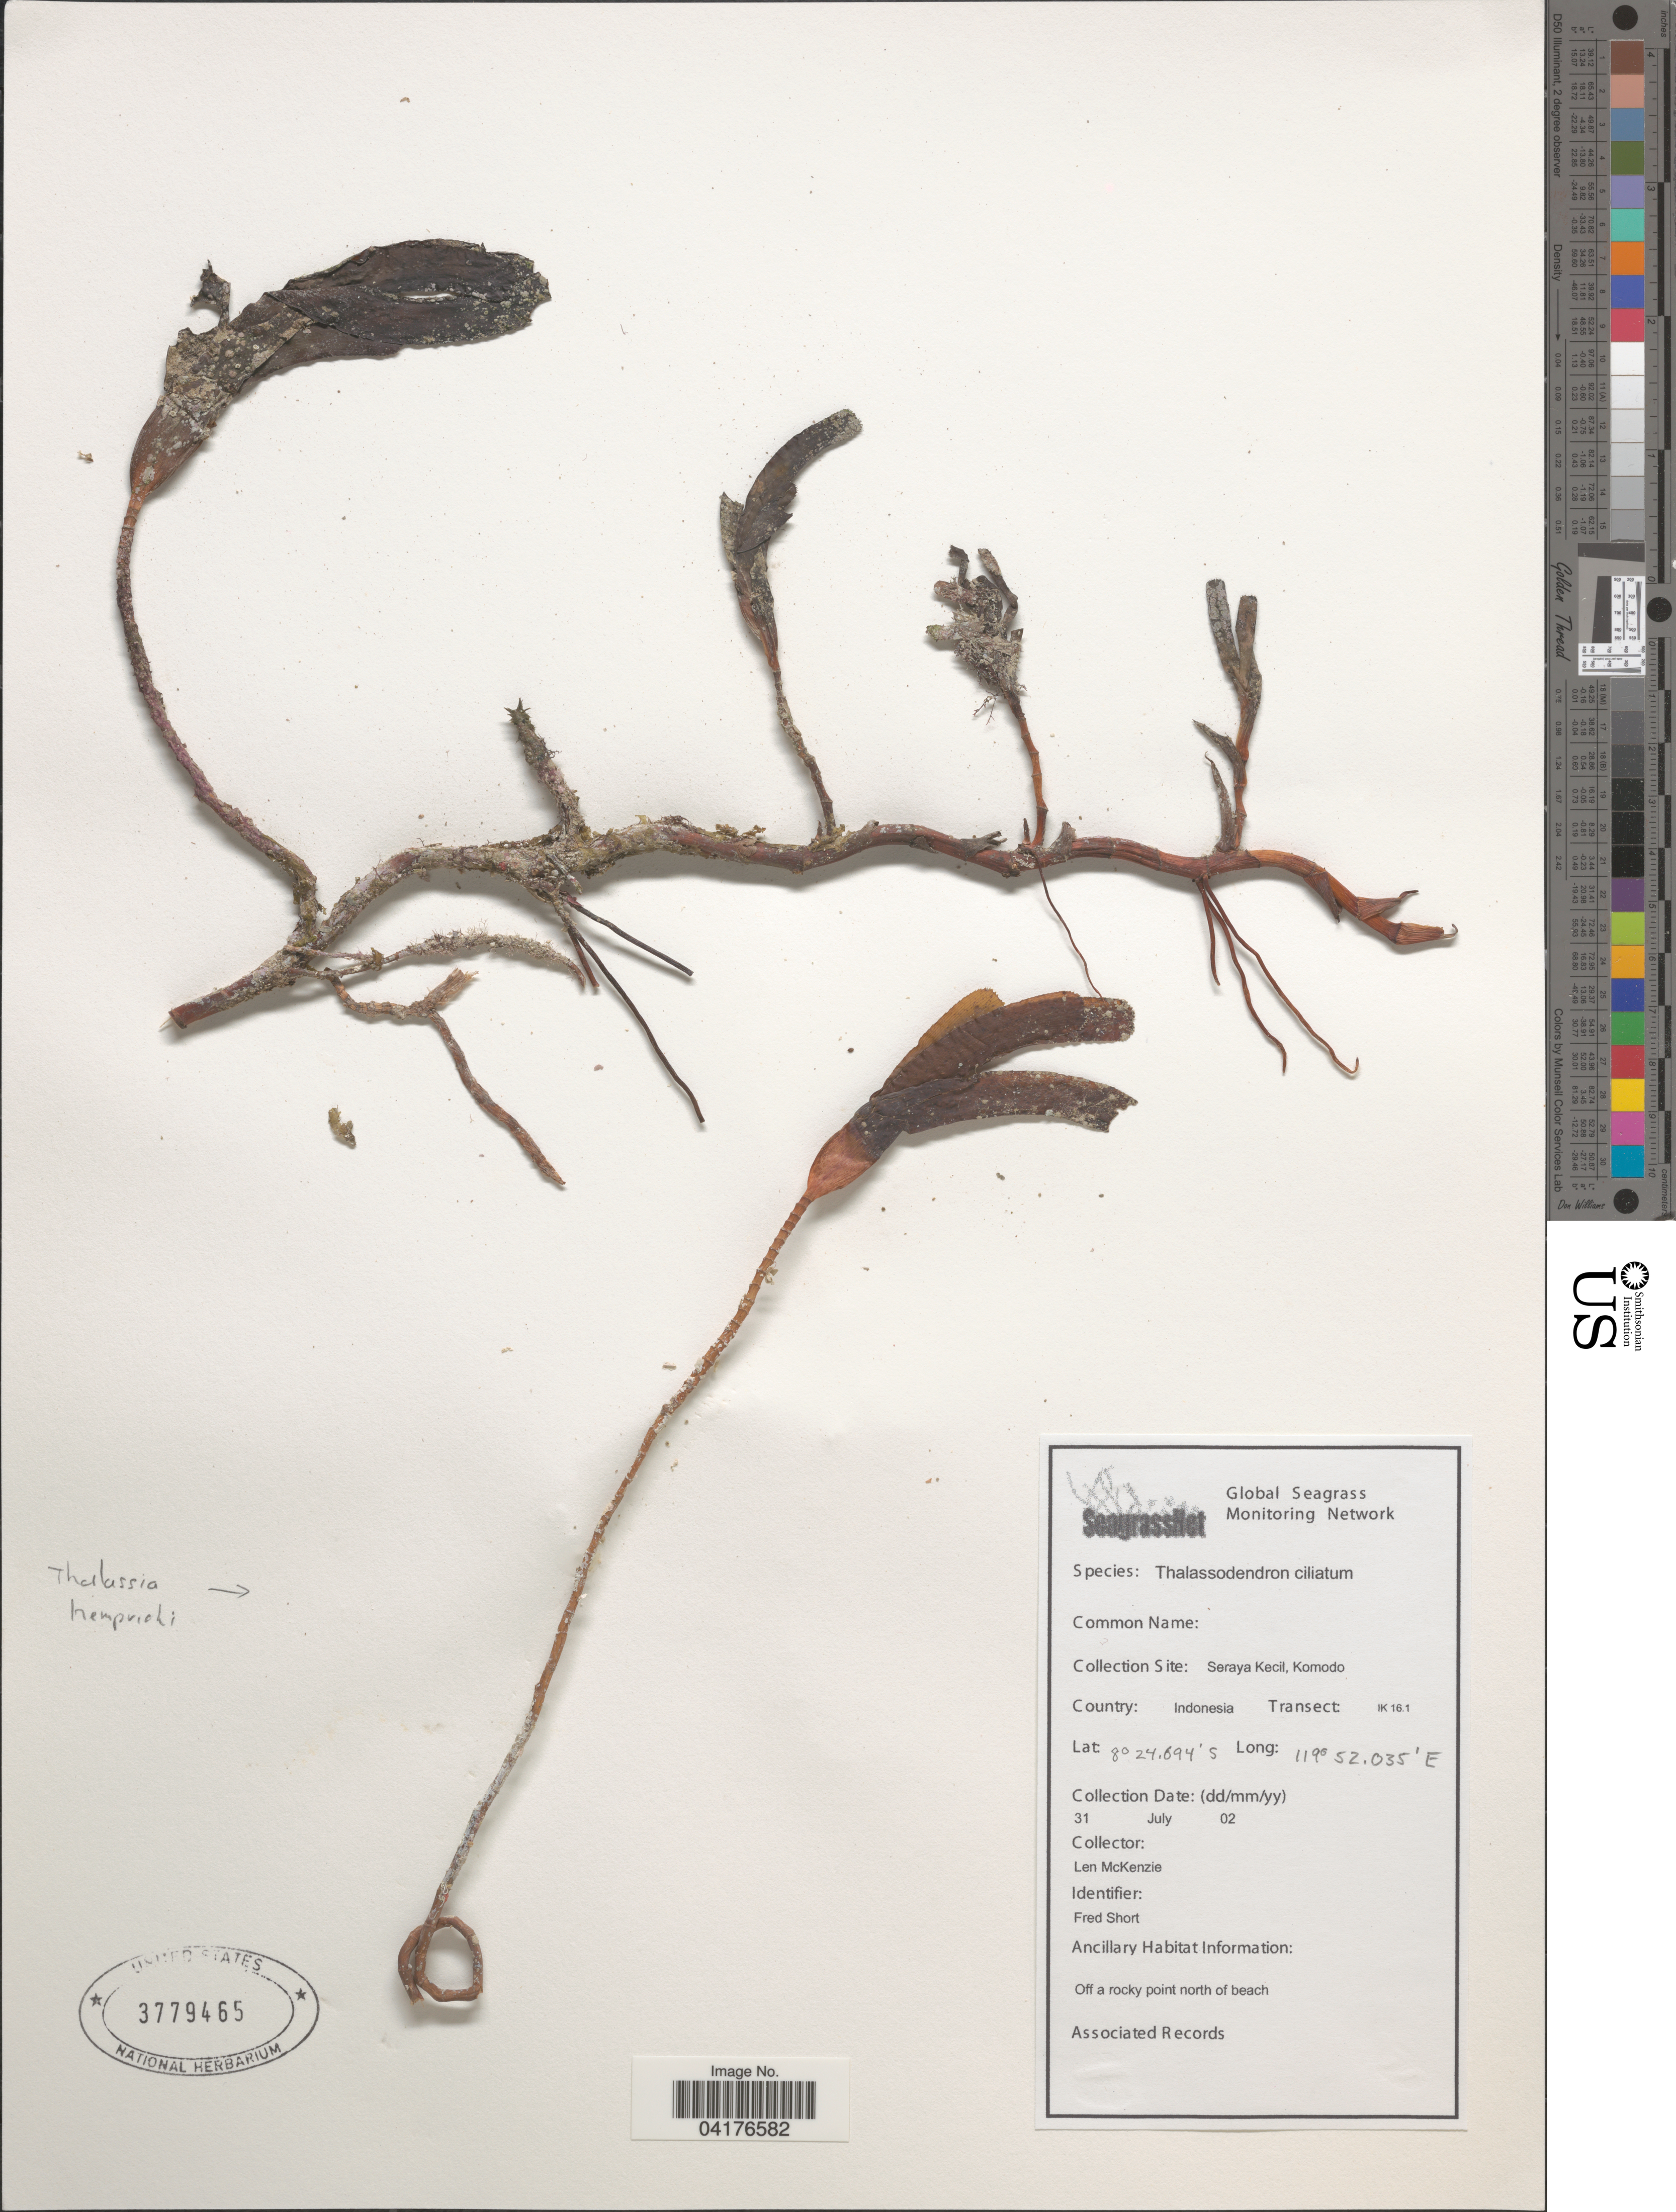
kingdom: Plantae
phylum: Tracheophyta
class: Liliopsida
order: Alismatales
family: Cymodoceaceae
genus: Thalassodendron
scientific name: Thalassodendron ciliatum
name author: (Forssk.) Hartog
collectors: L. McKenzie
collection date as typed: Transcribed d/m/y: 31/7/2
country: Indonesia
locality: Seraya Kecil, Komodo. Transect: IK 16.1.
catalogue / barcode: US 3779465